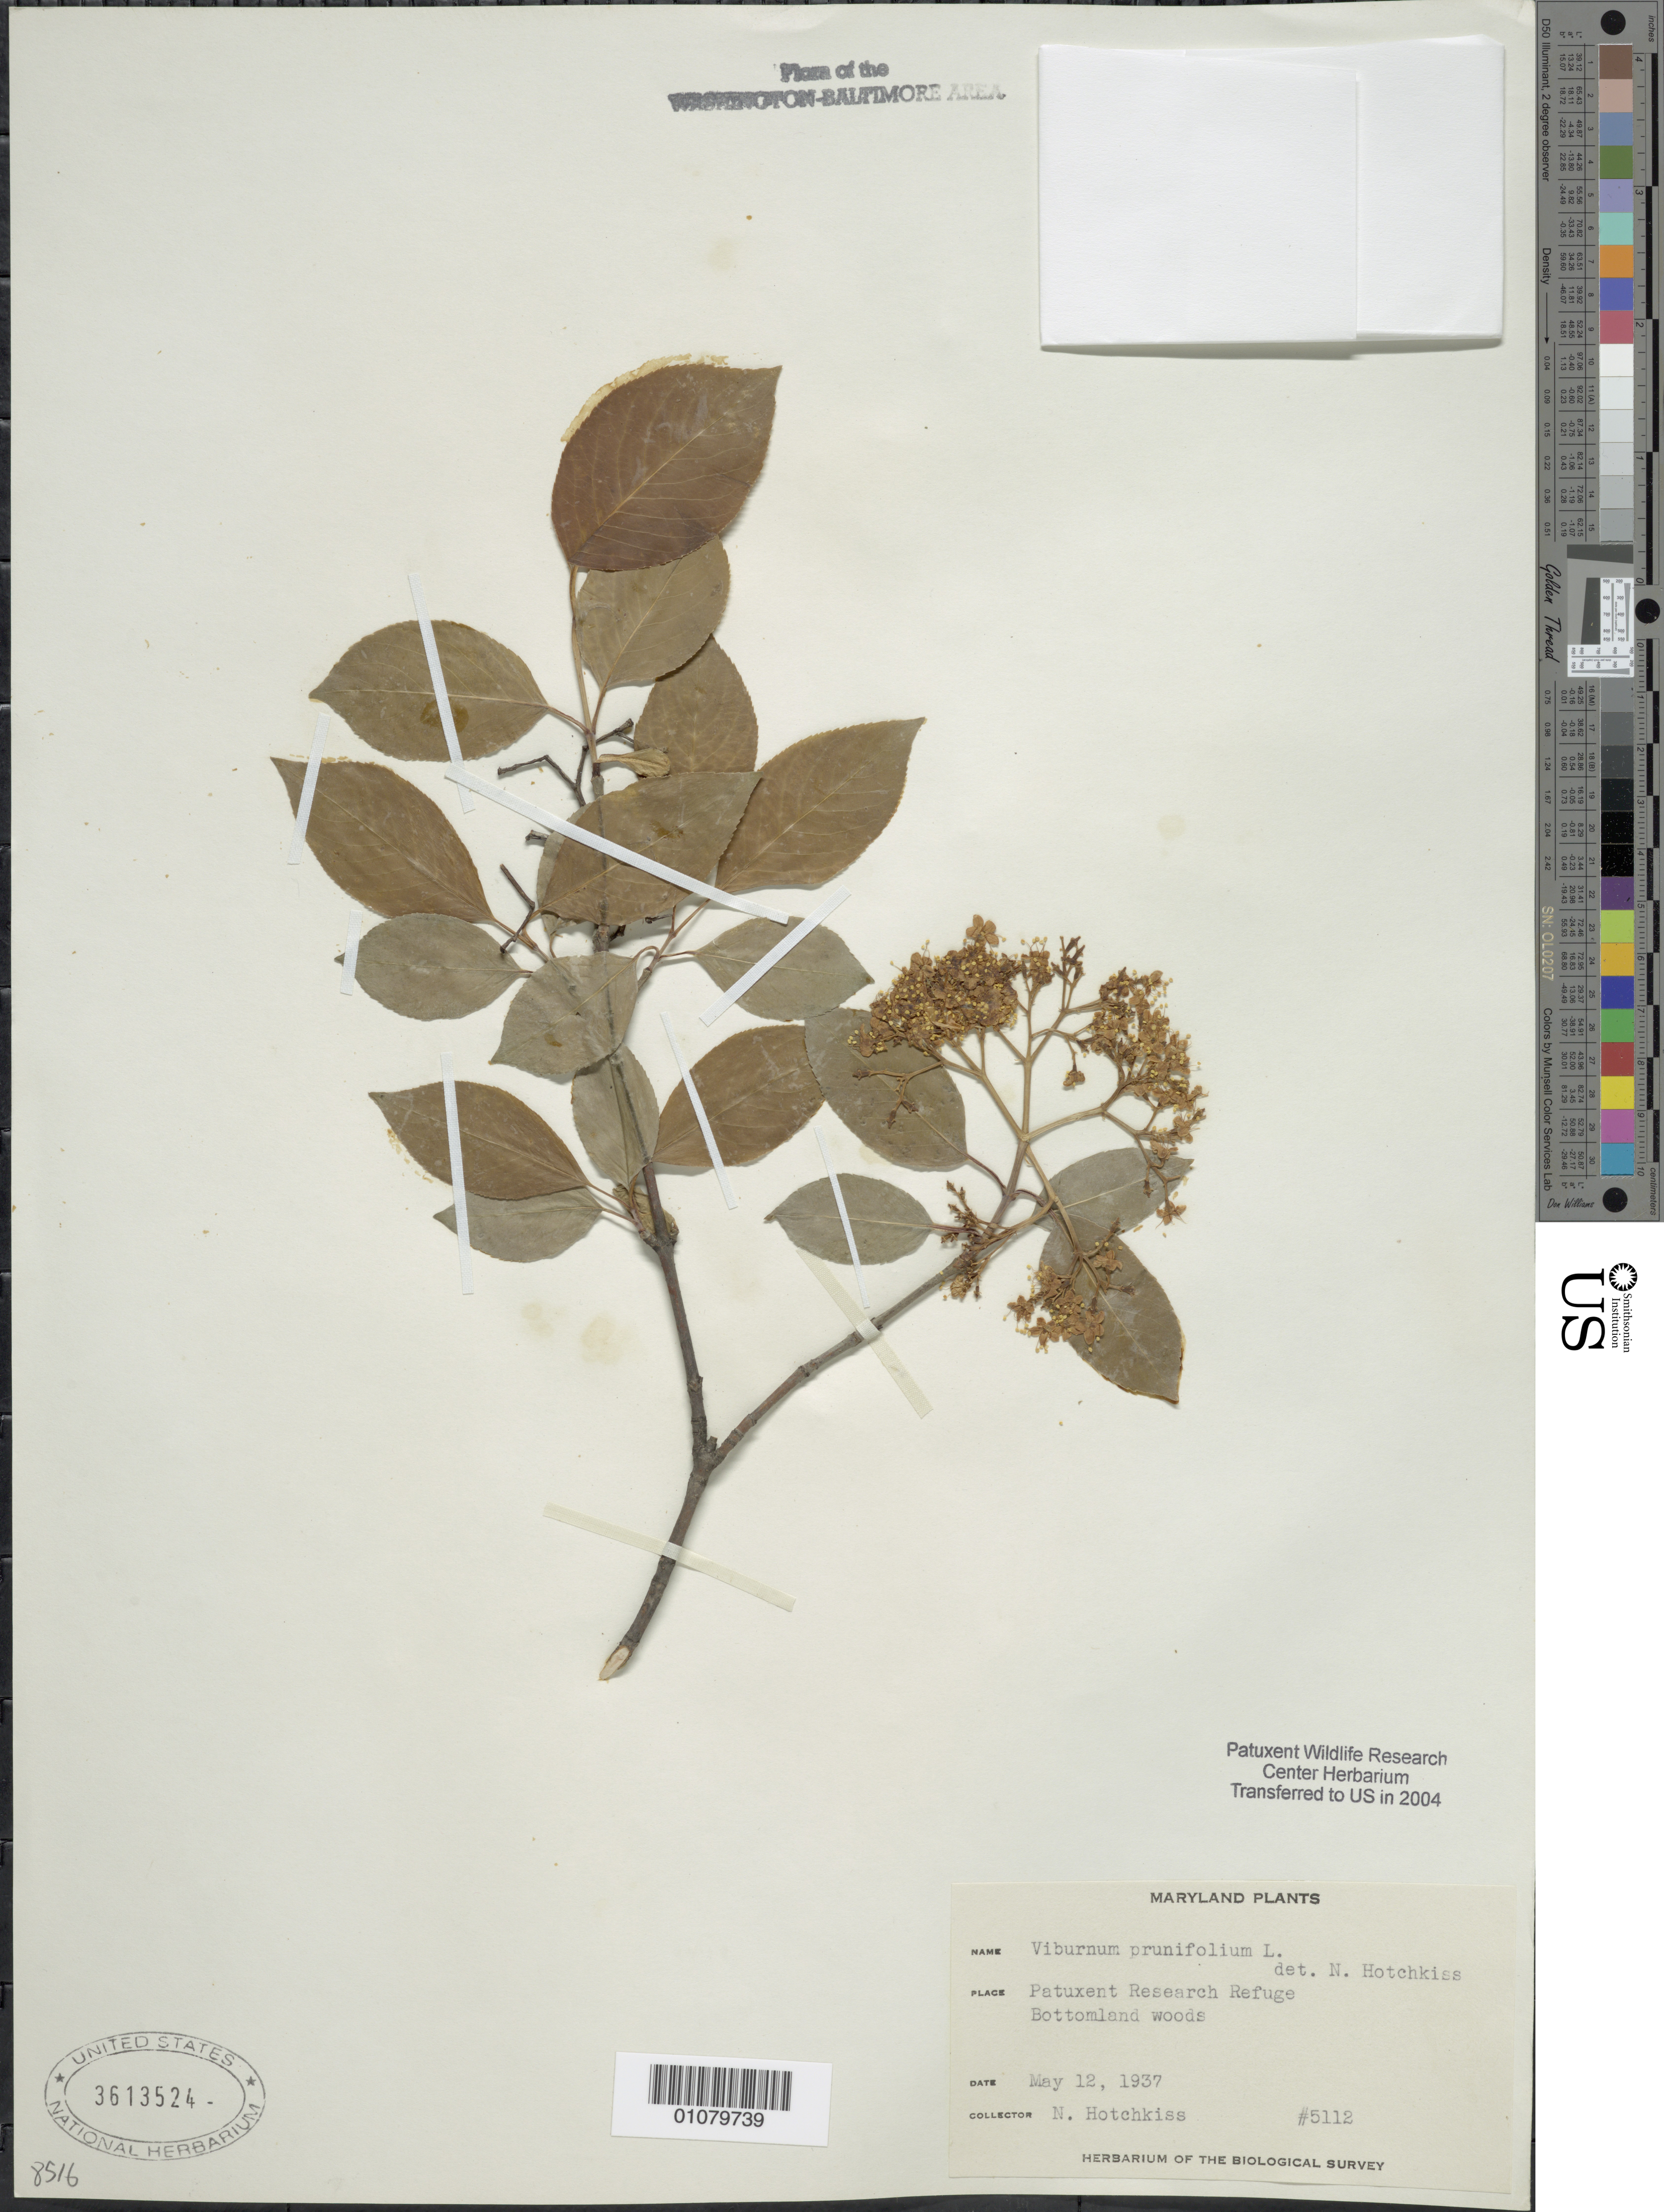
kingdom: Plantae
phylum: Tracheophyta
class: Magnoliopsida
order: Dipsacales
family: Viburnaceae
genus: Viburnum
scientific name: Viburnum prunifolium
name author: L.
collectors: N. Hotchkiss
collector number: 5112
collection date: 1937-05-12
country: United States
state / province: Maryland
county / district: Prince George's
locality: Patuxent Wildlife Refuge.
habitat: Bottomland woods.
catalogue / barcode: US 3613524